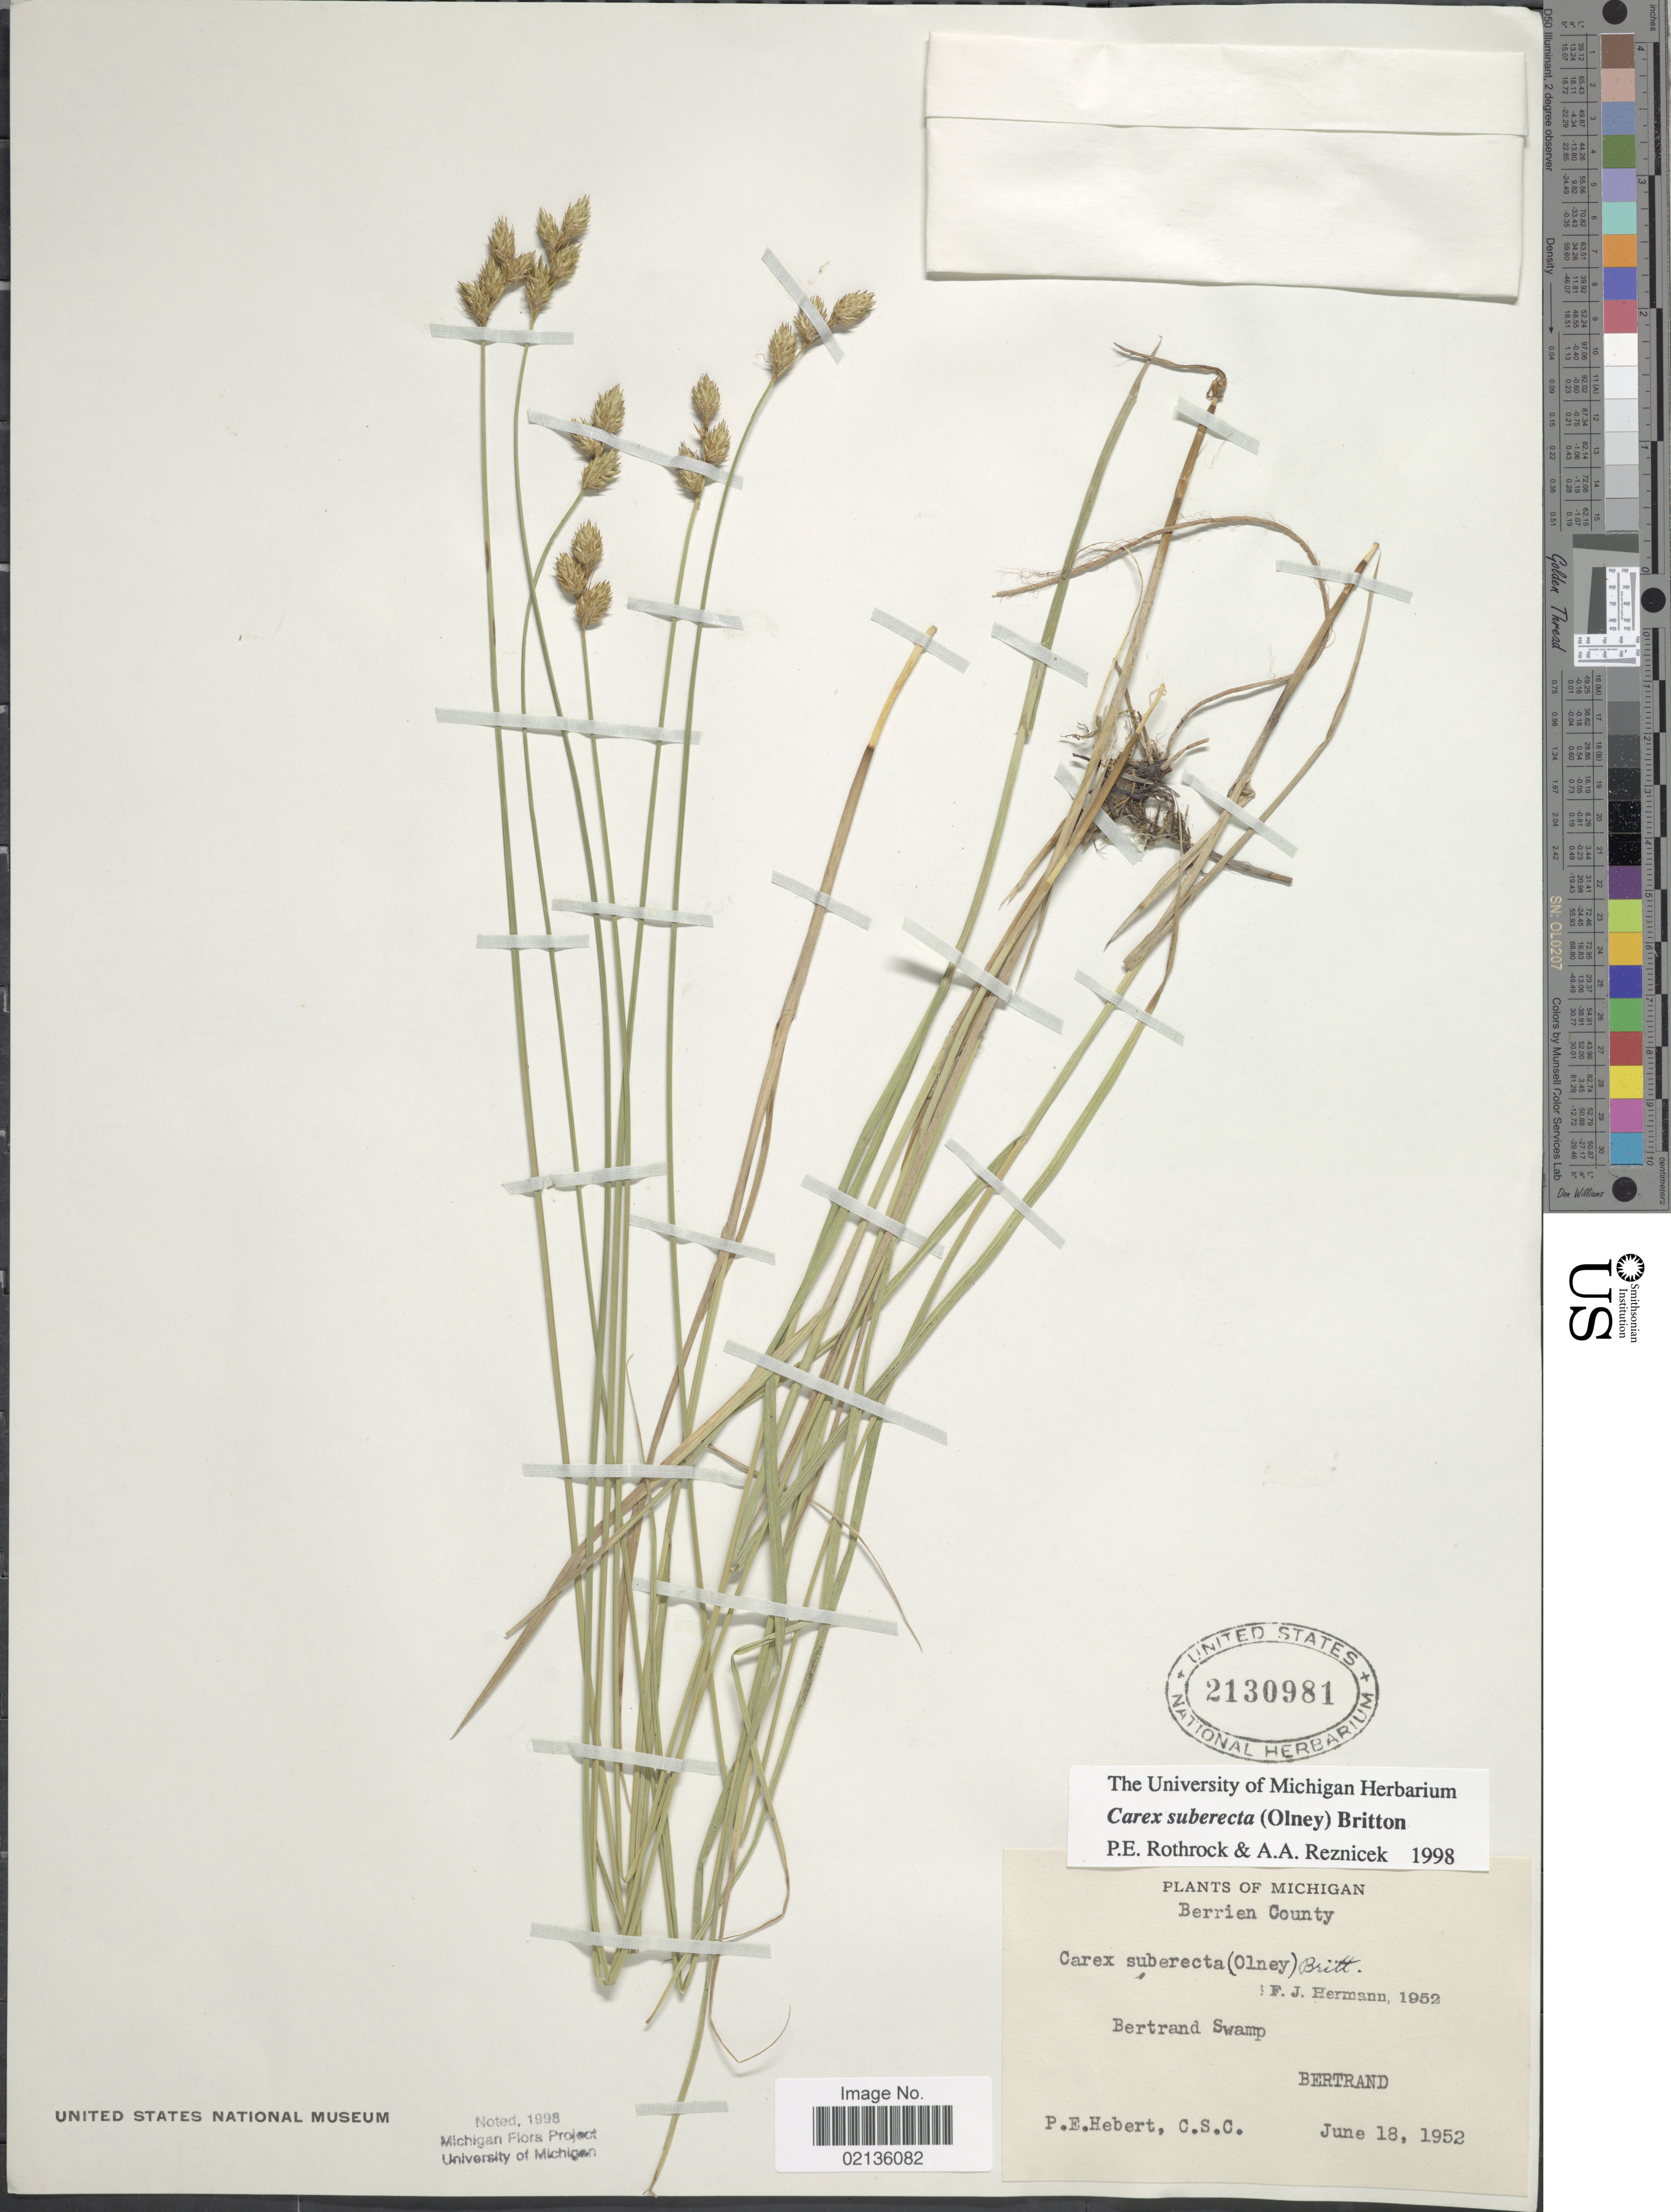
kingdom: Plantae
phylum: Tracheophyta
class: Liliopsida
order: Poales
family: Cyperaceae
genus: Carex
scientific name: Carex suberecta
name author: (Olney) Britton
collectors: P. Hebert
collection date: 1952-06-18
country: United States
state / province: Michigan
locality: Berrien County, Bertrand Swamp, Bertrand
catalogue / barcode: US 2130981